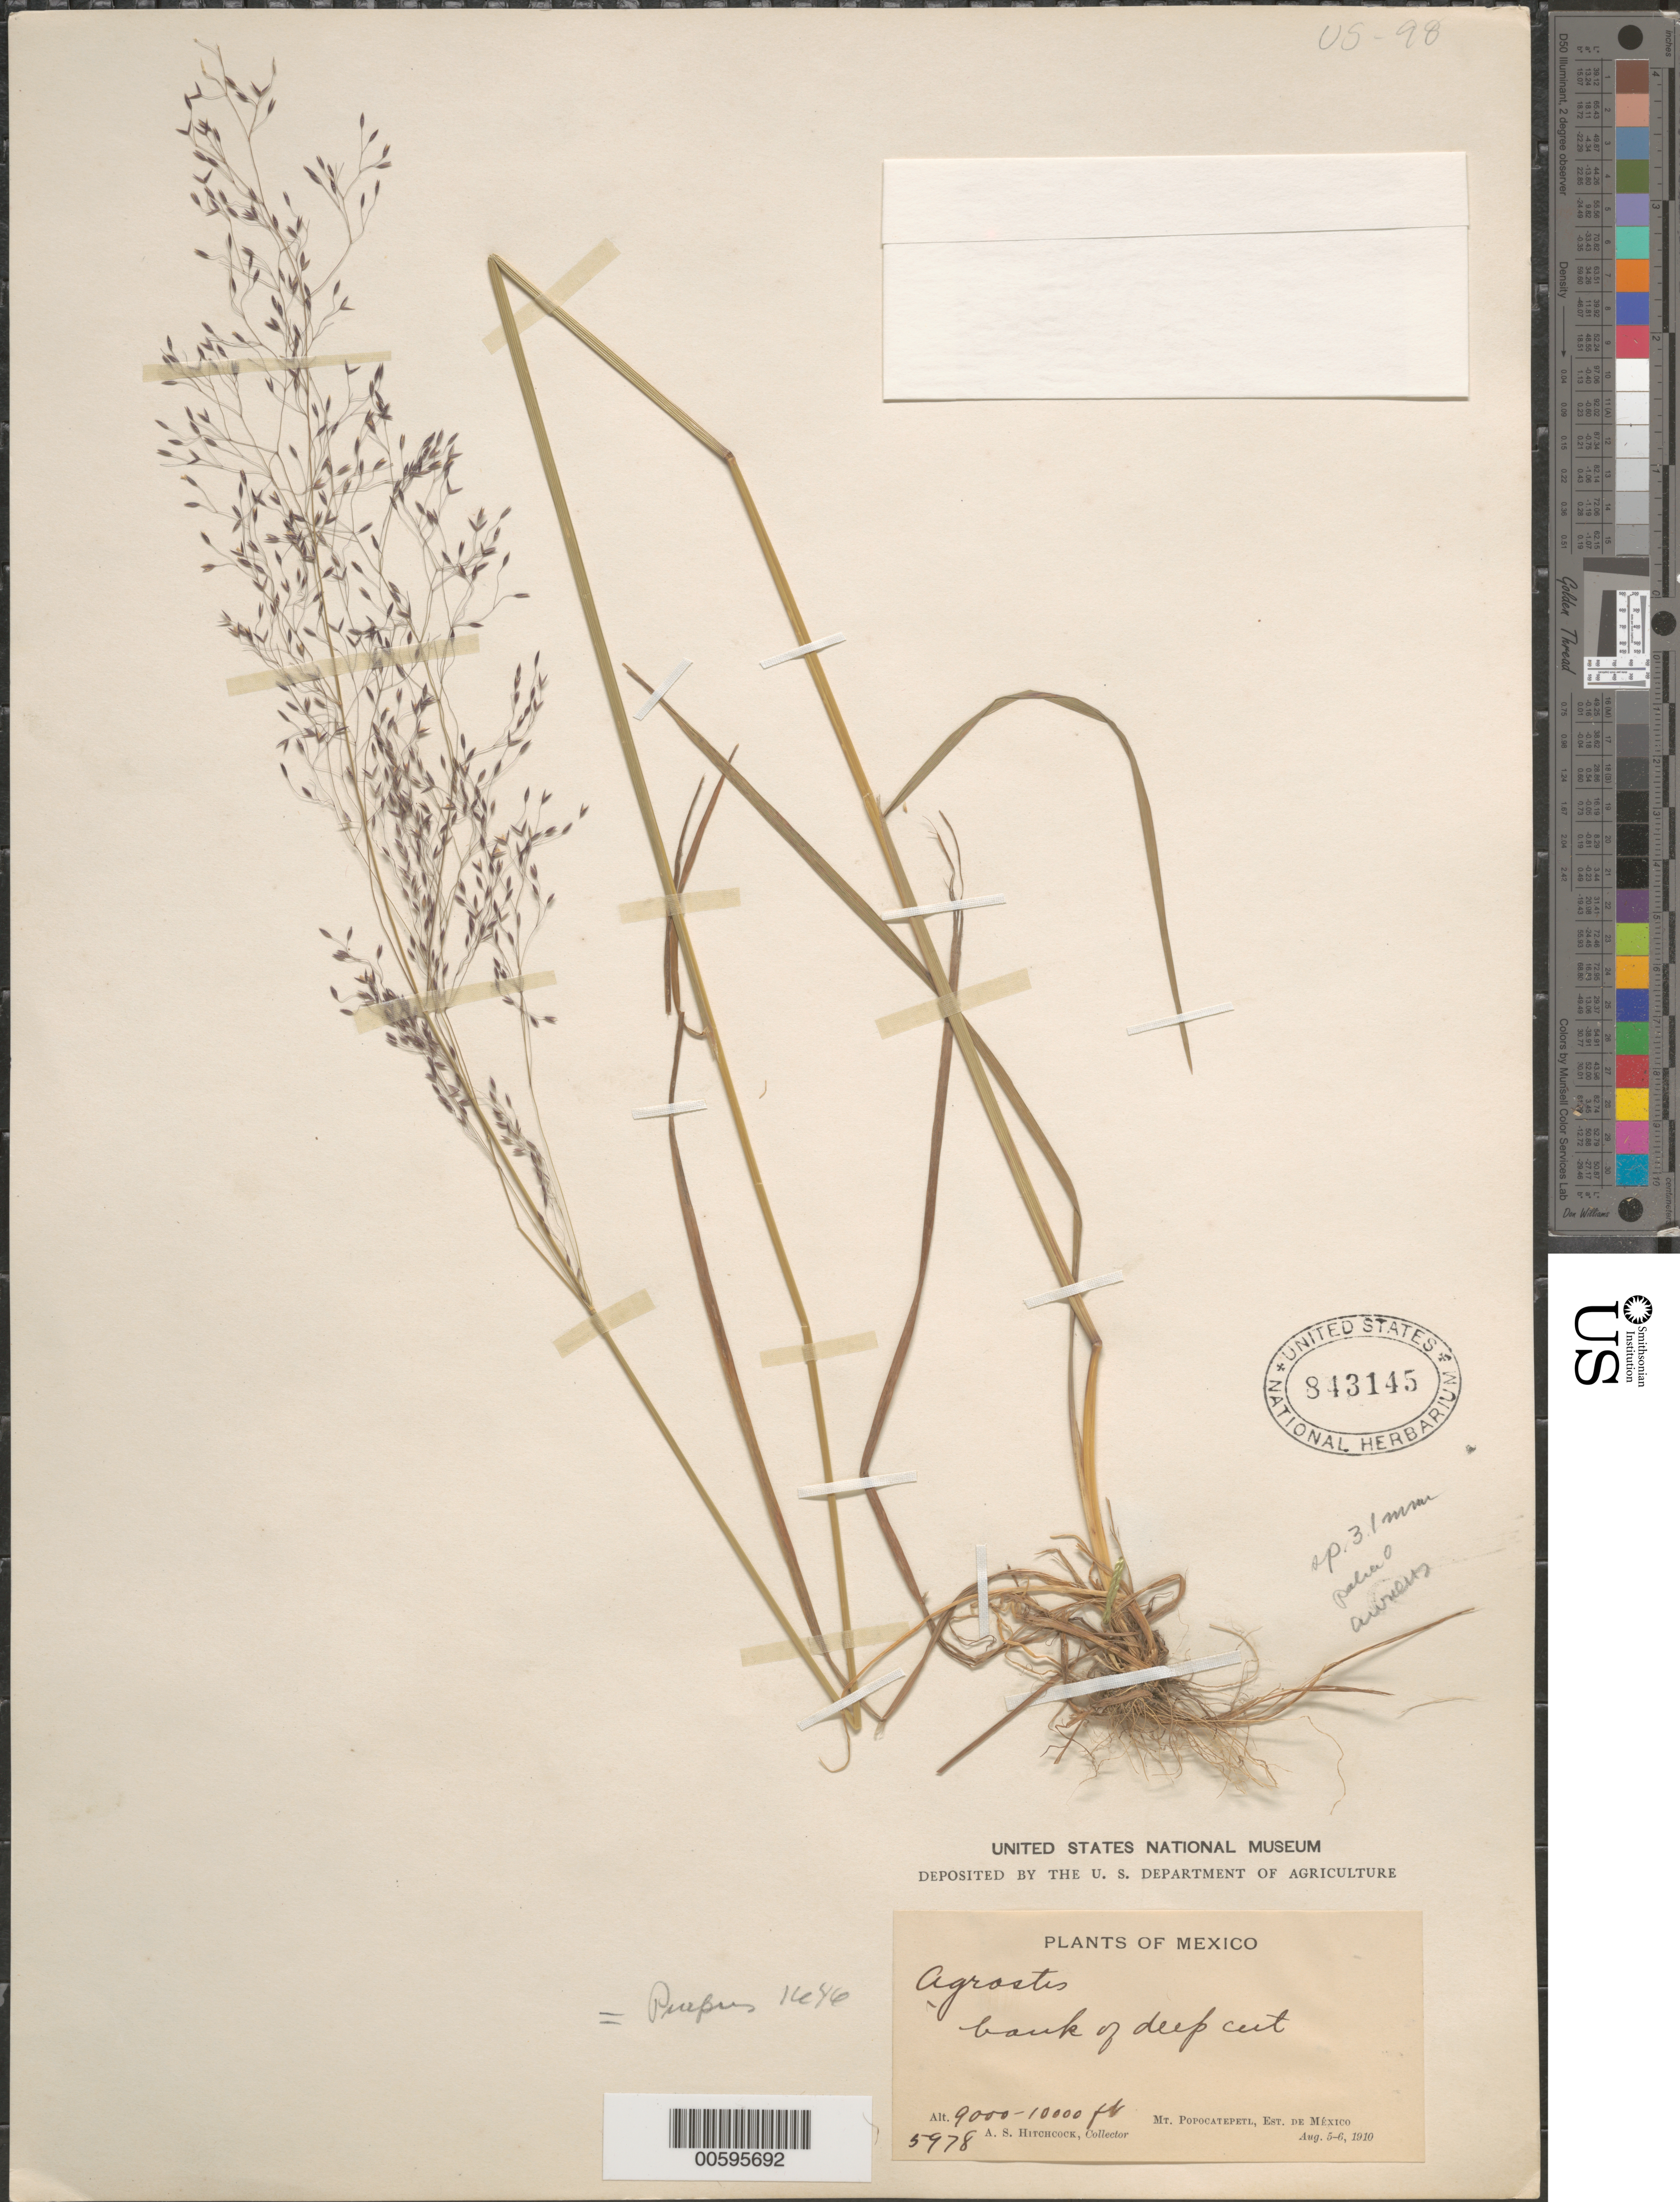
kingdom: Plantae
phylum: Tracheophyta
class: Liliopsida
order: Poales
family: Poaceae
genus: Agrostis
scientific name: Agrostis sp.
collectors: A. S. Hitchcock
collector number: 5978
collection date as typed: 5 Aug 1910 to 6 Aug 1910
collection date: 1910-08-05/1910-08-06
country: Mexico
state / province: México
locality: Mt. Popocatepetl.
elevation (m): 2743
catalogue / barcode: US 843145